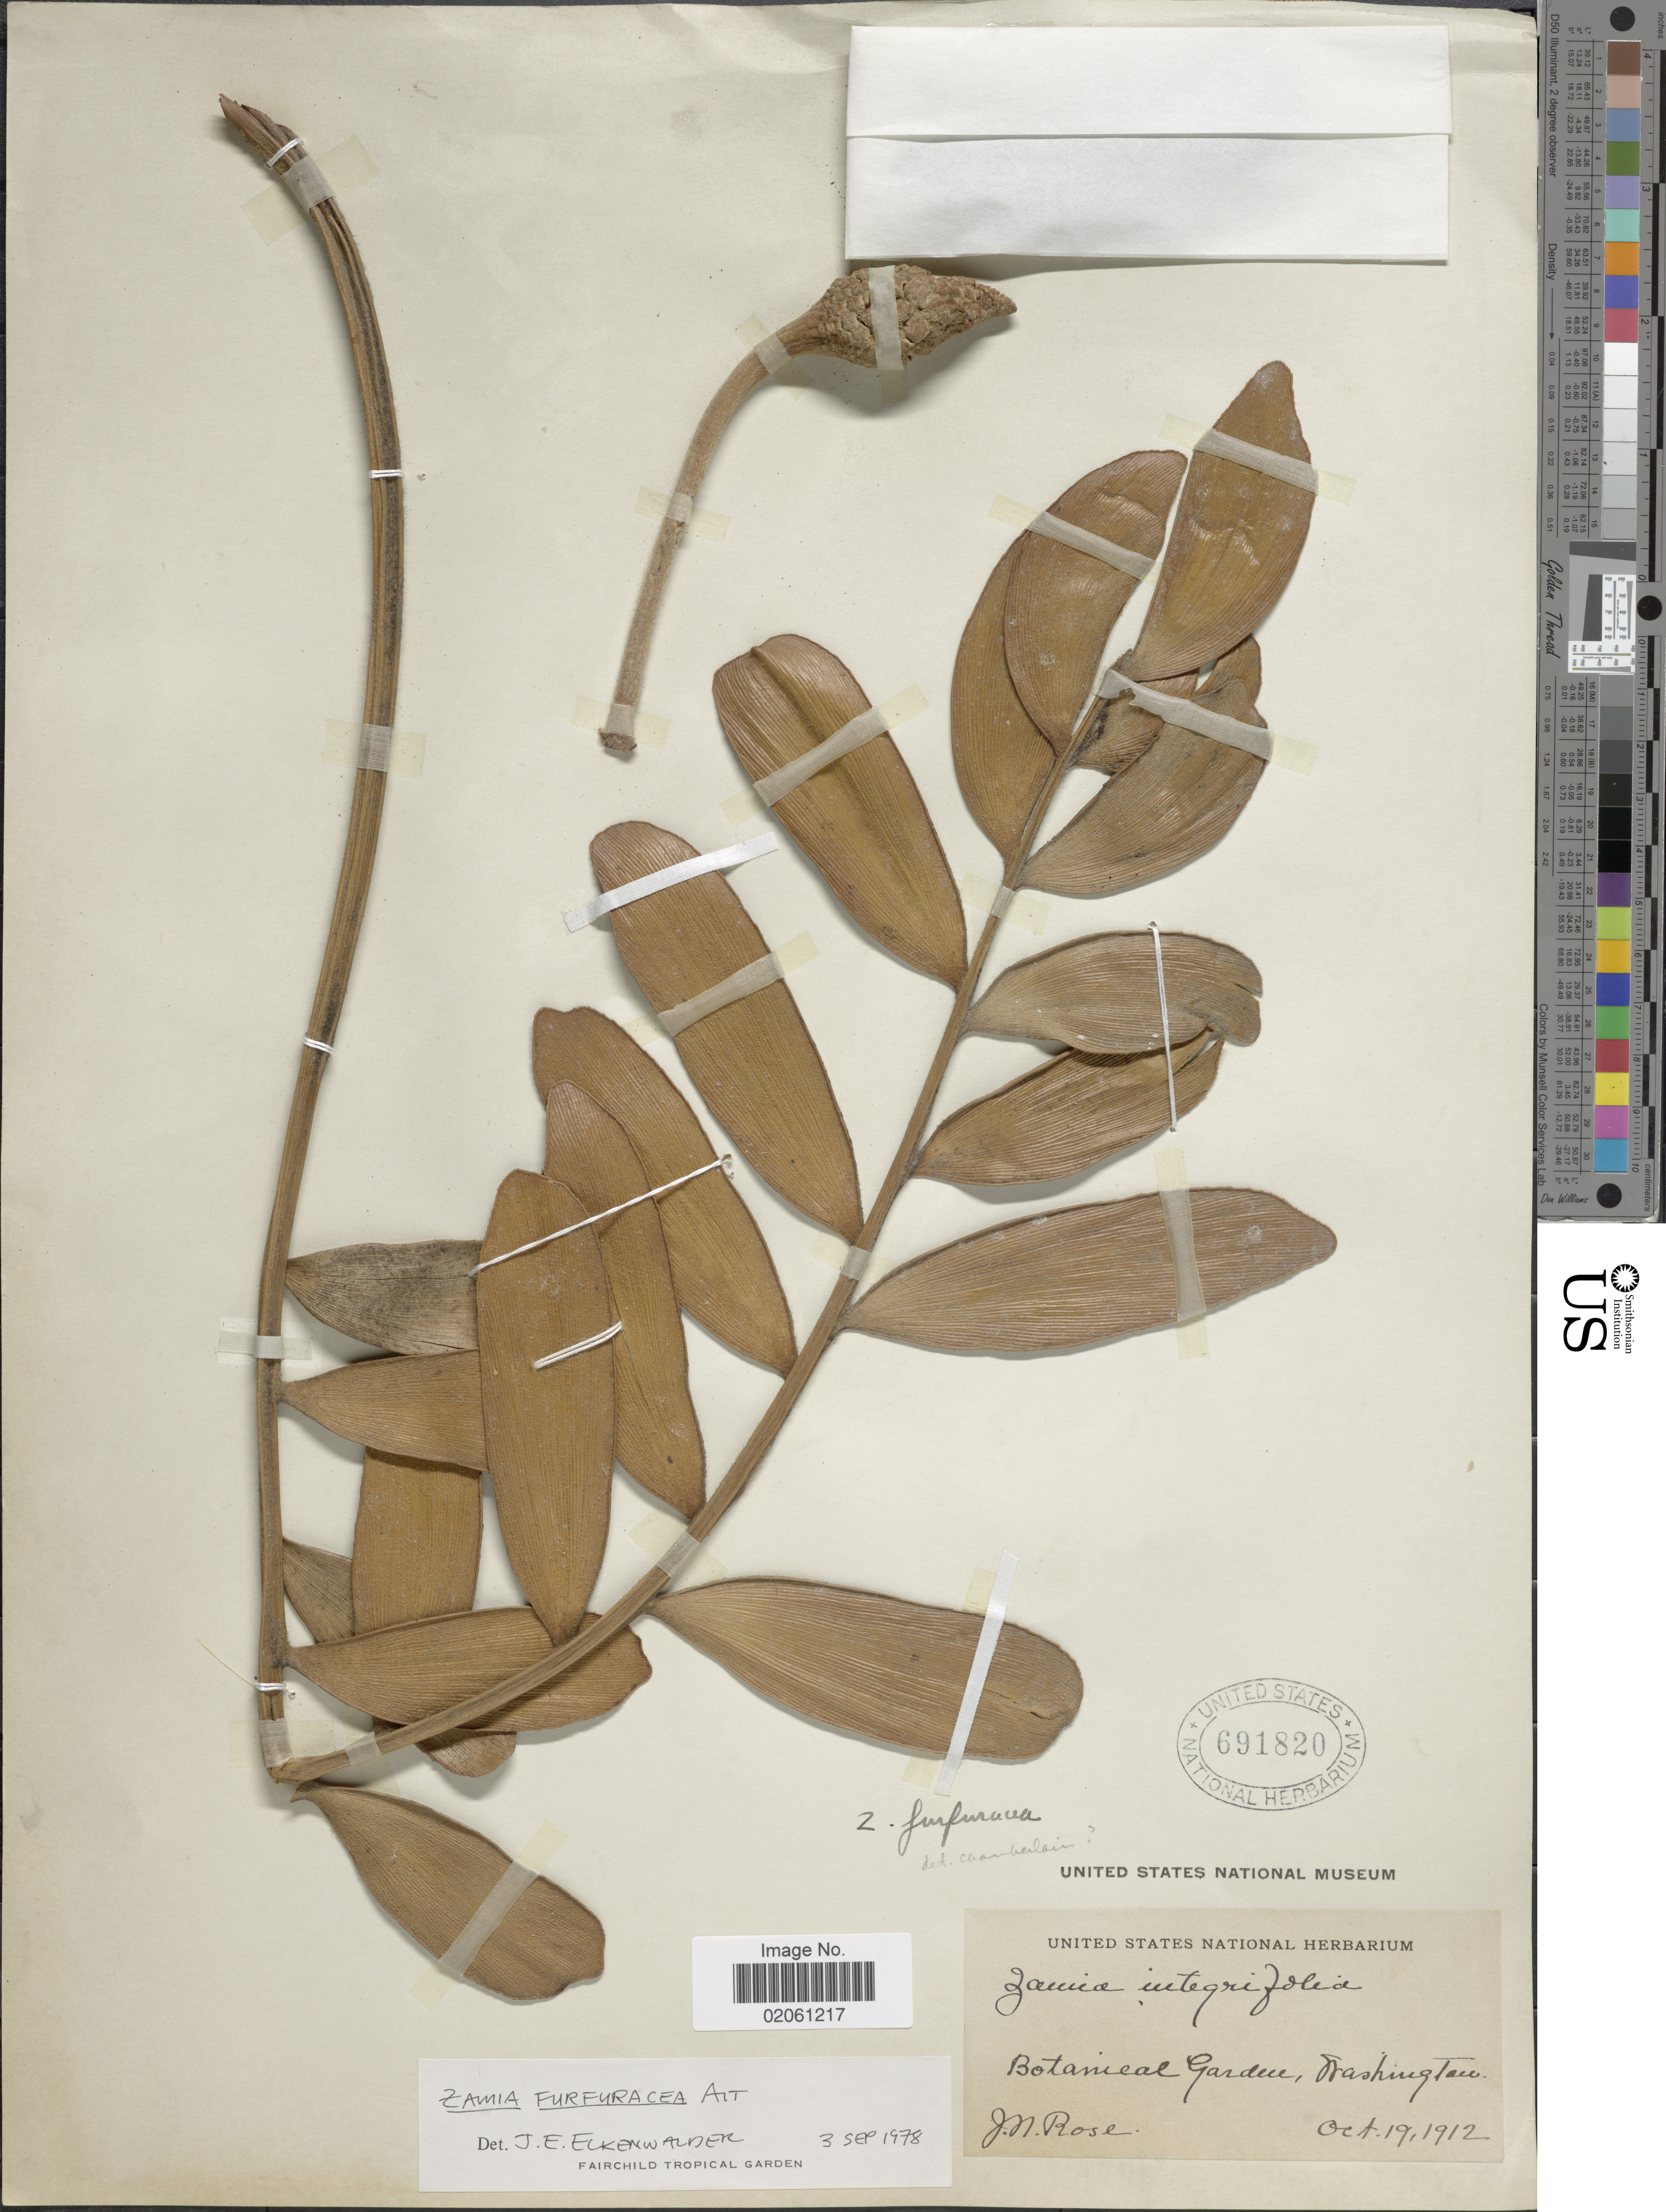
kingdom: Plantae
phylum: Tracheophyta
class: Cycadopsida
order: Cycadales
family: Zamiaceae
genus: Zamia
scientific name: Zamia furfuracea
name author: L. f.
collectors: J. N. Rose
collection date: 1912-10-19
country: United States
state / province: Washington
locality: Botanical Garden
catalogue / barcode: US 691820